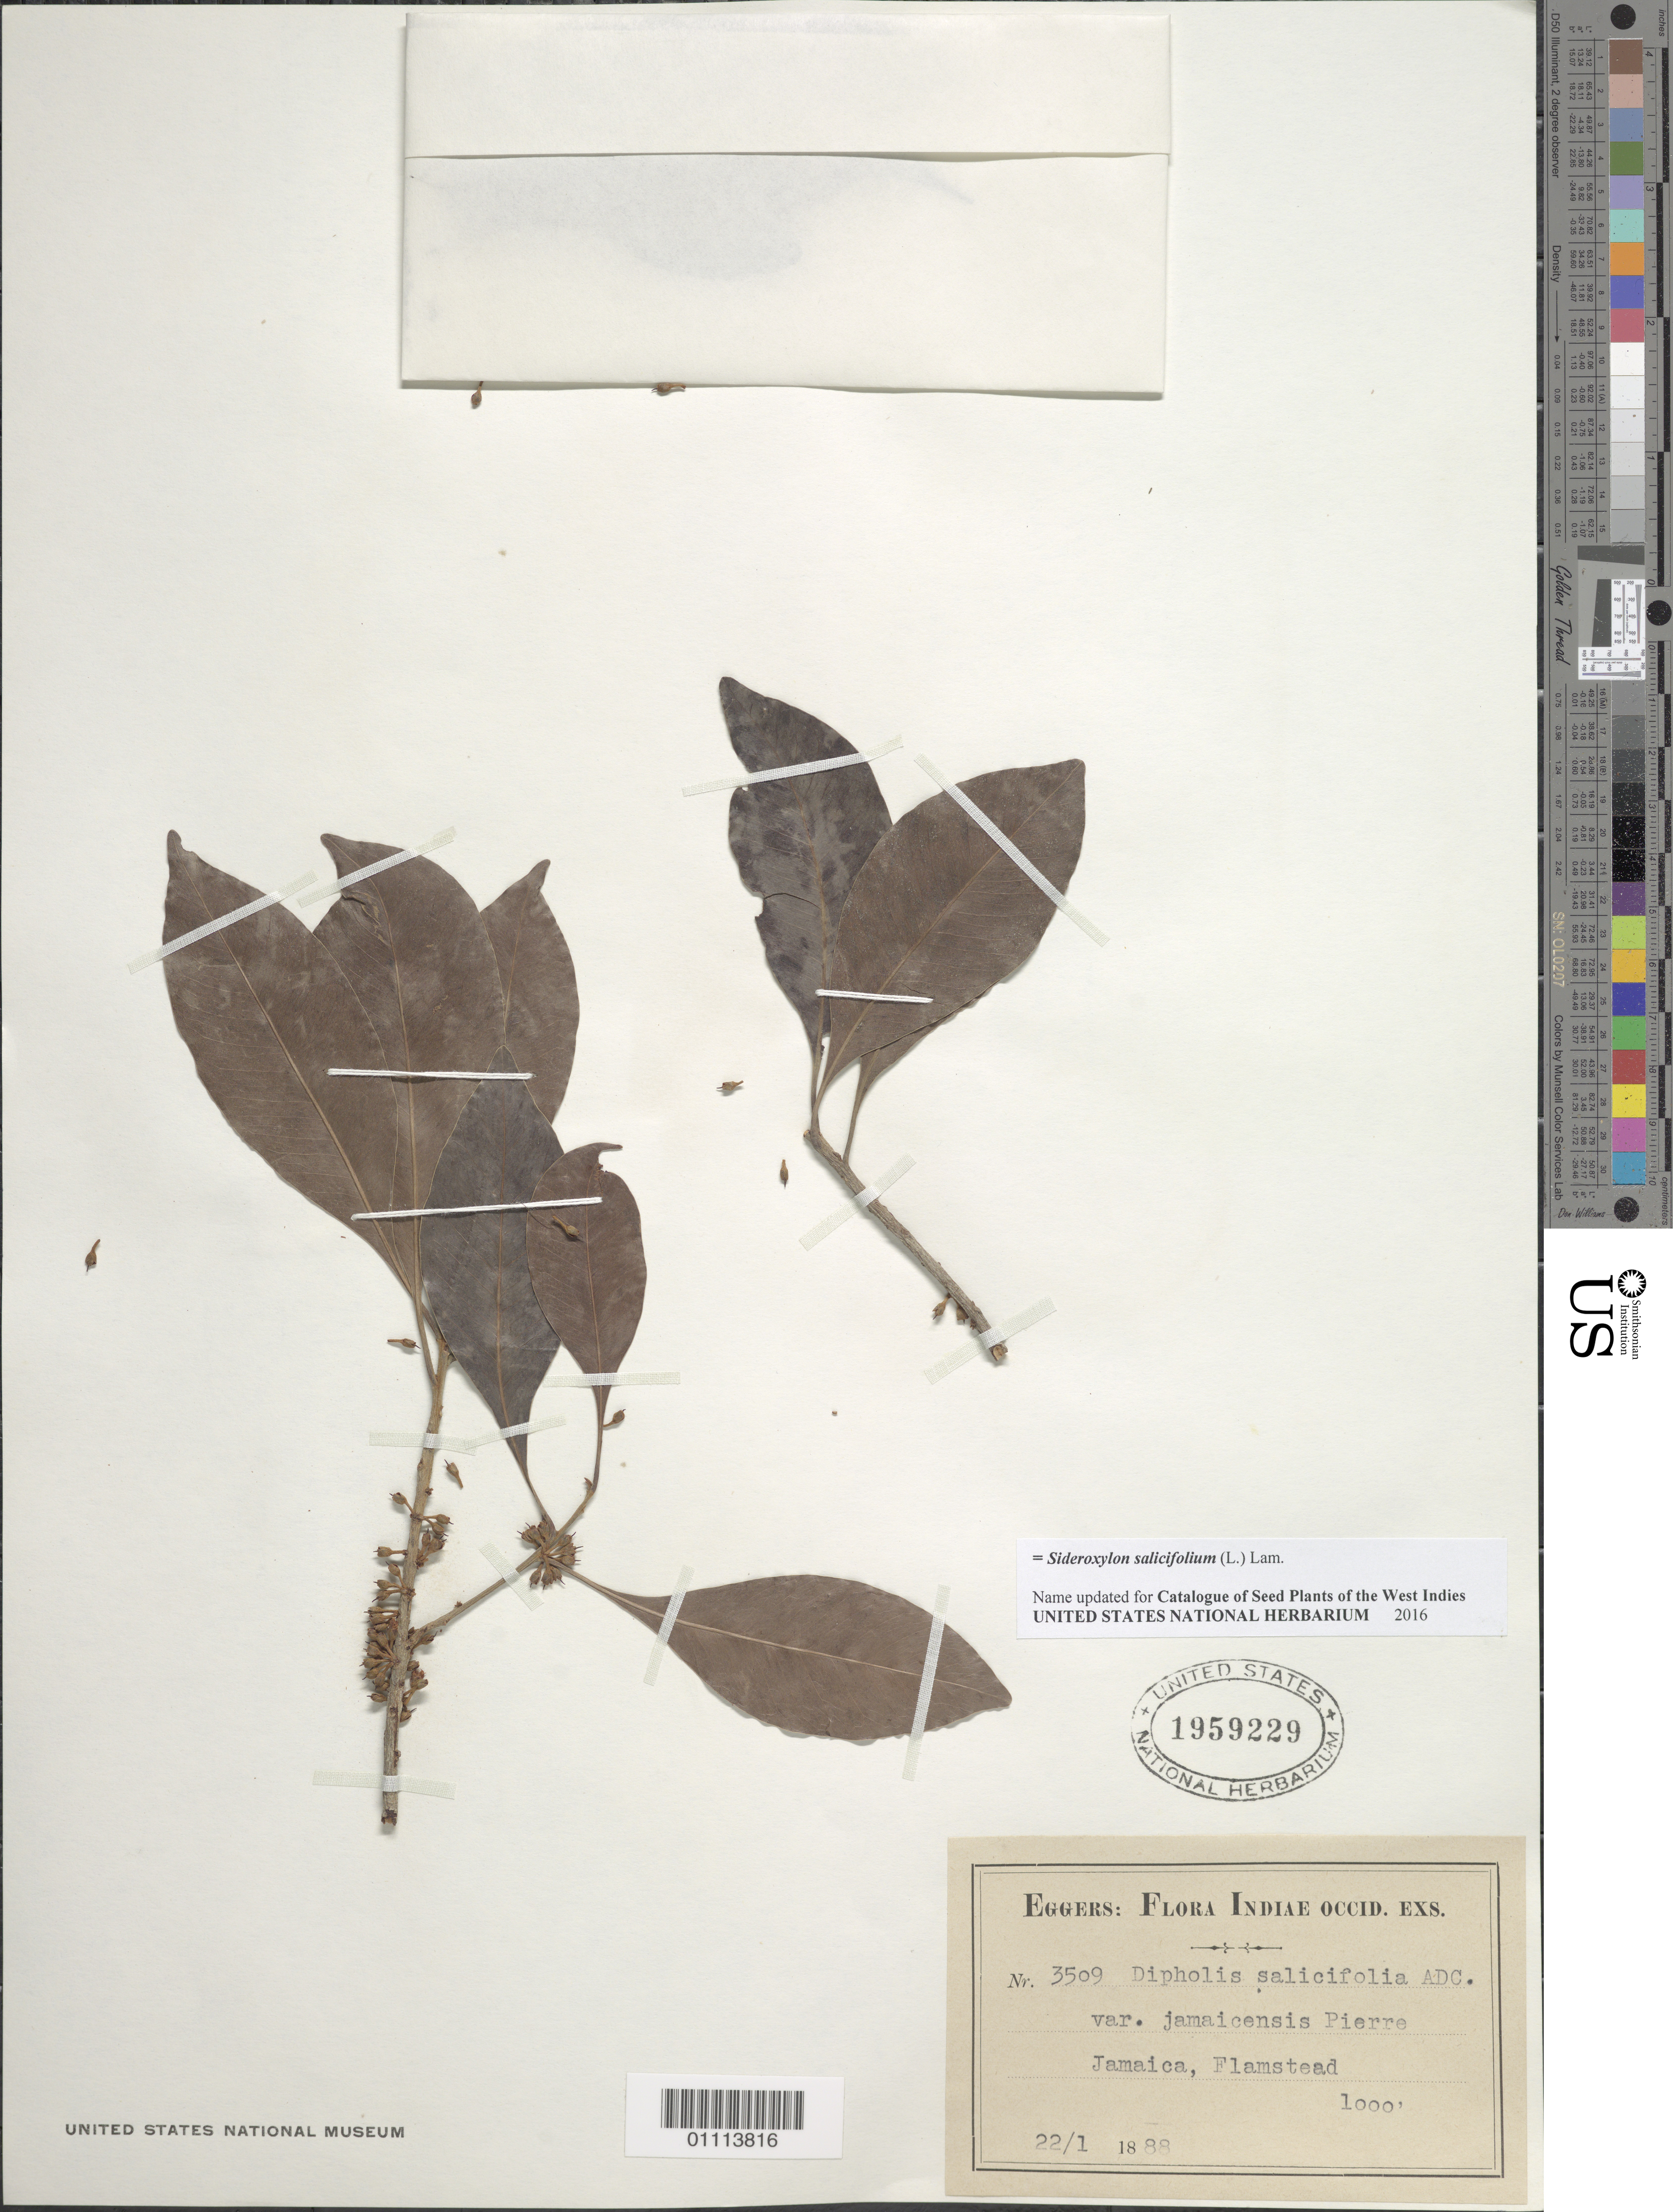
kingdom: Plantae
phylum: Tracheophyta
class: Magnoliopsida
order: Ericales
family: Sapotaceae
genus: Dipholis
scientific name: Dipholis salicifolia var. jamaicensis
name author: Pierre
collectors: H. F. A. von Eggers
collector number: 3509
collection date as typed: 22 Jan 1888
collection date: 1888-01-22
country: Jamaica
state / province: Saint Andrew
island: Jamaica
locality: Jamaica, Flamstead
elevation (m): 305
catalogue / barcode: US 1959229